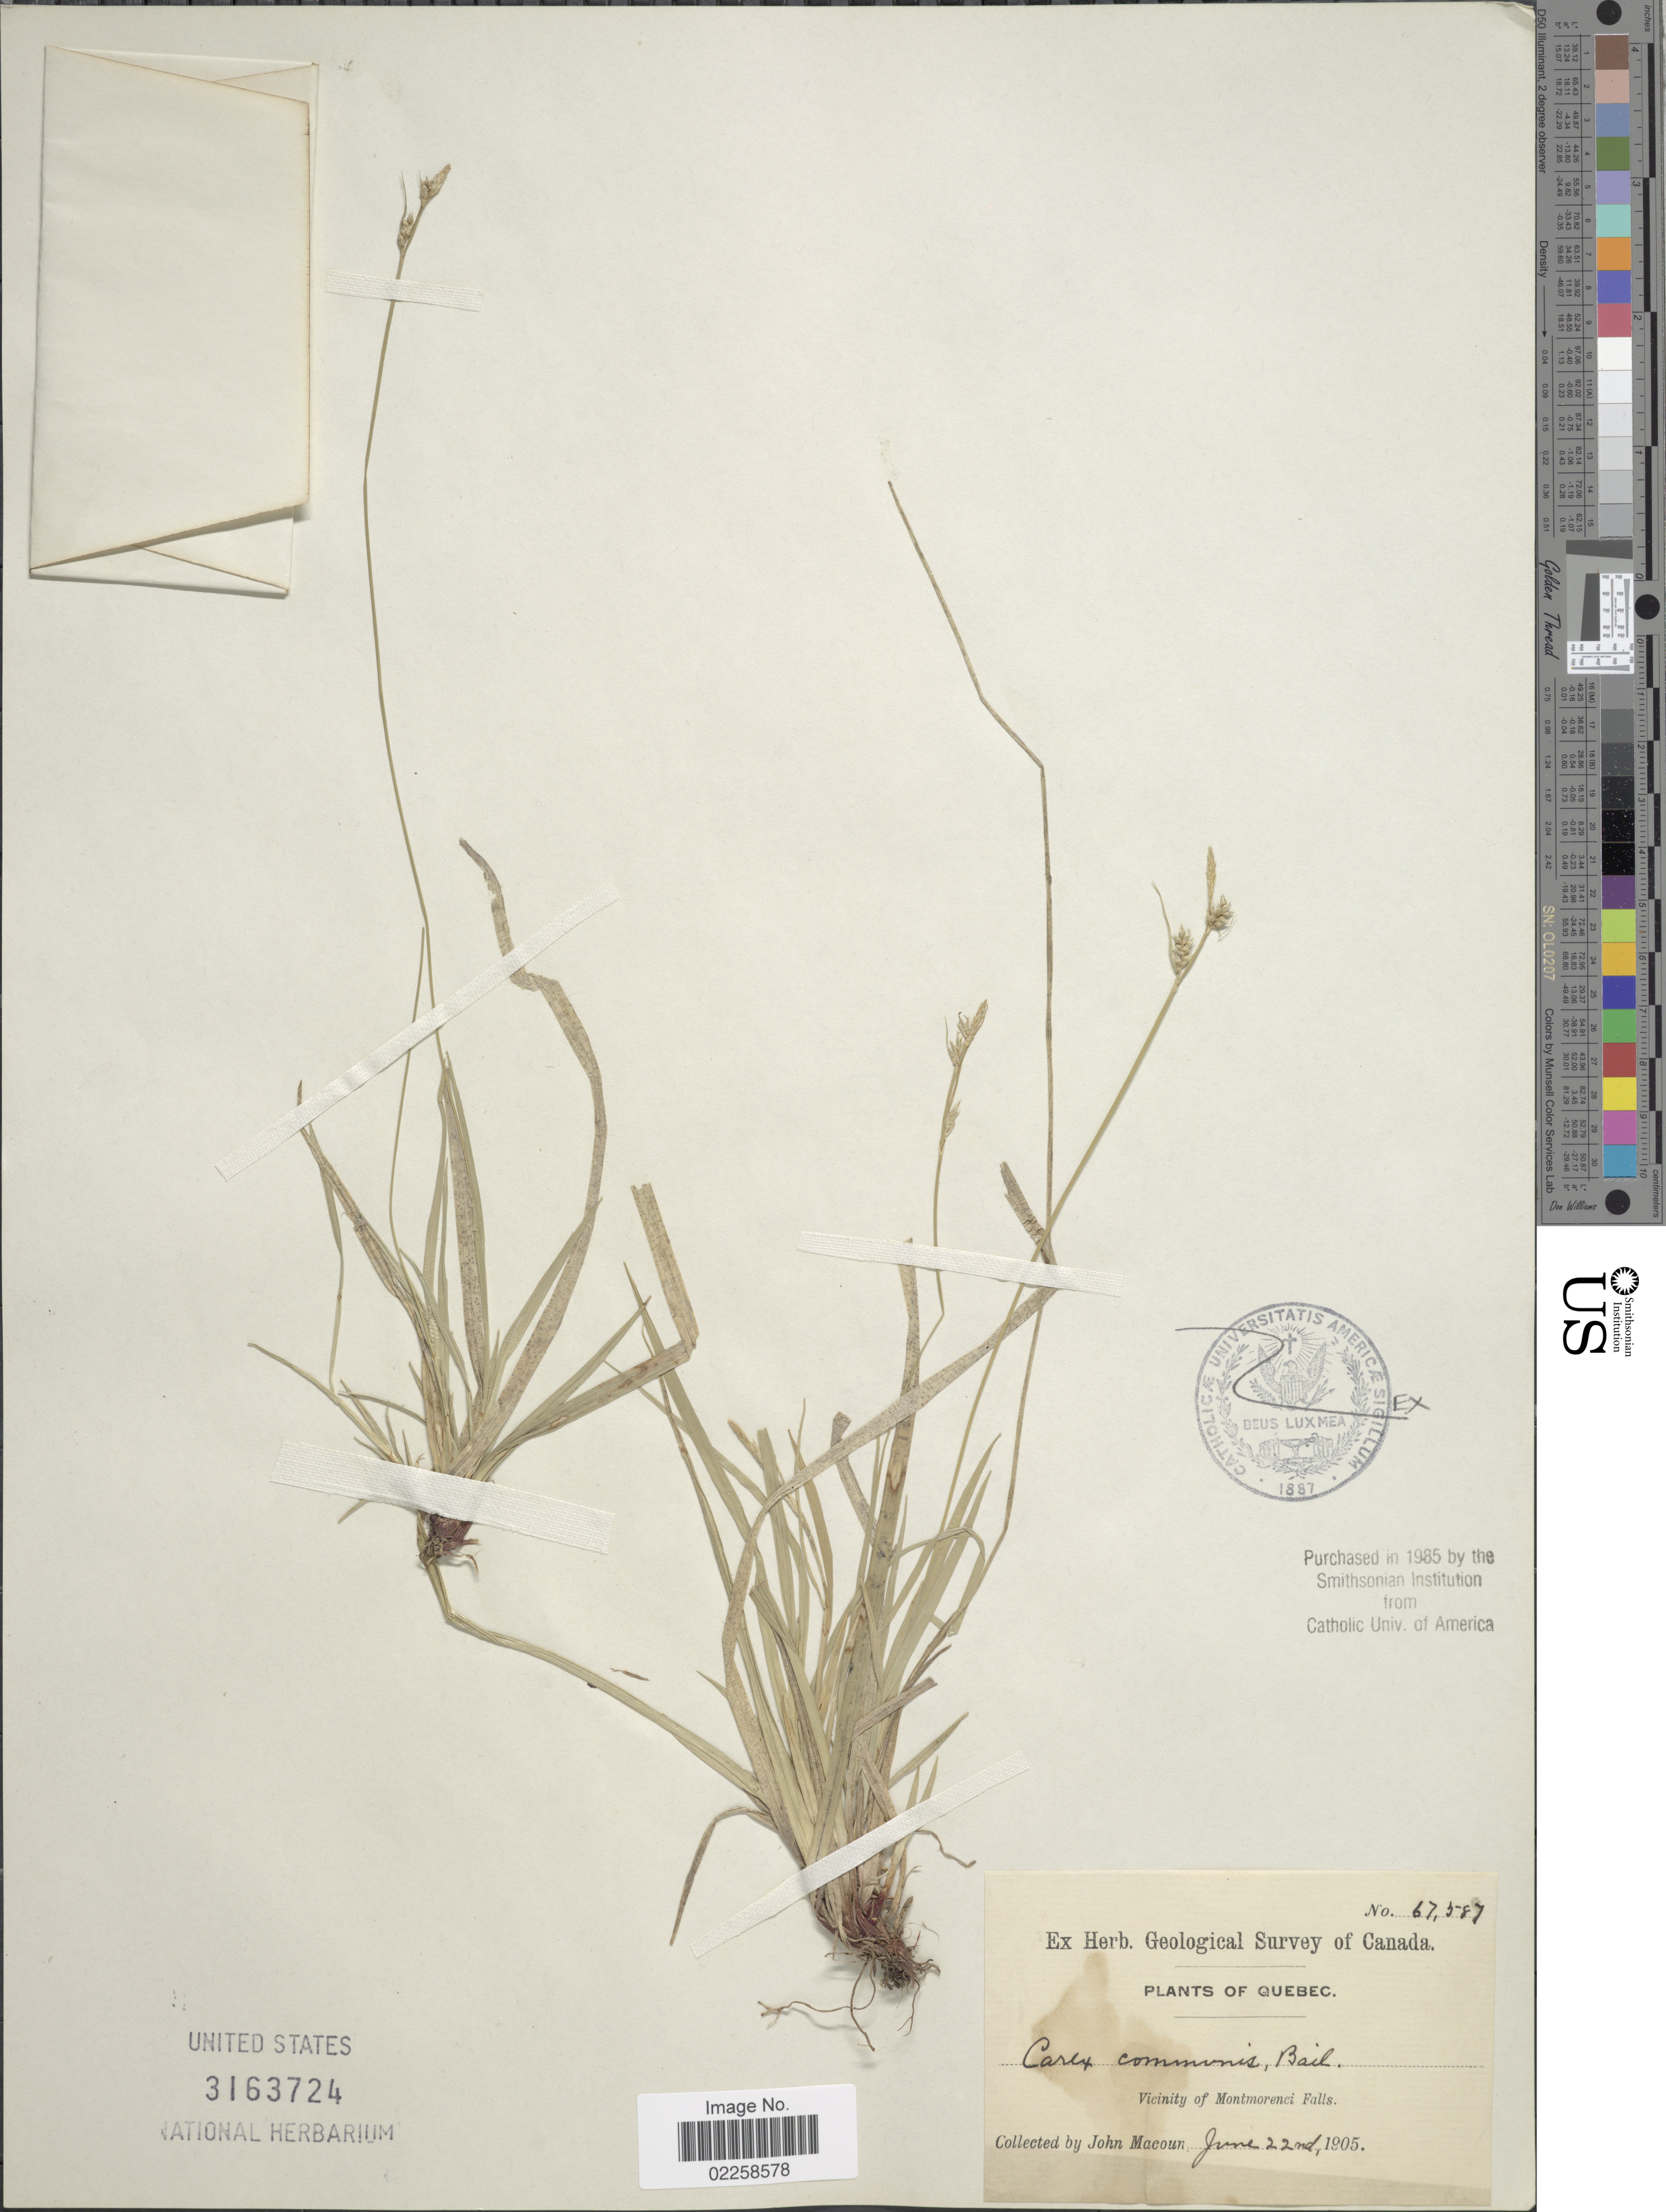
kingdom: Plantae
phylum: Tracheophyta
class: Liliopsida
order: Poales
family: Cyperaceae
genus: Carex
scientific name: Carex communis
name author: L.H. Bailey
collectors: J. Macoun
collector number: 67587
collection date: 1905-06-22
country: Canada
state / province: Quebec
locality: Vicinity of Montmorenci Falls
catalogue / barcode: US 3163724